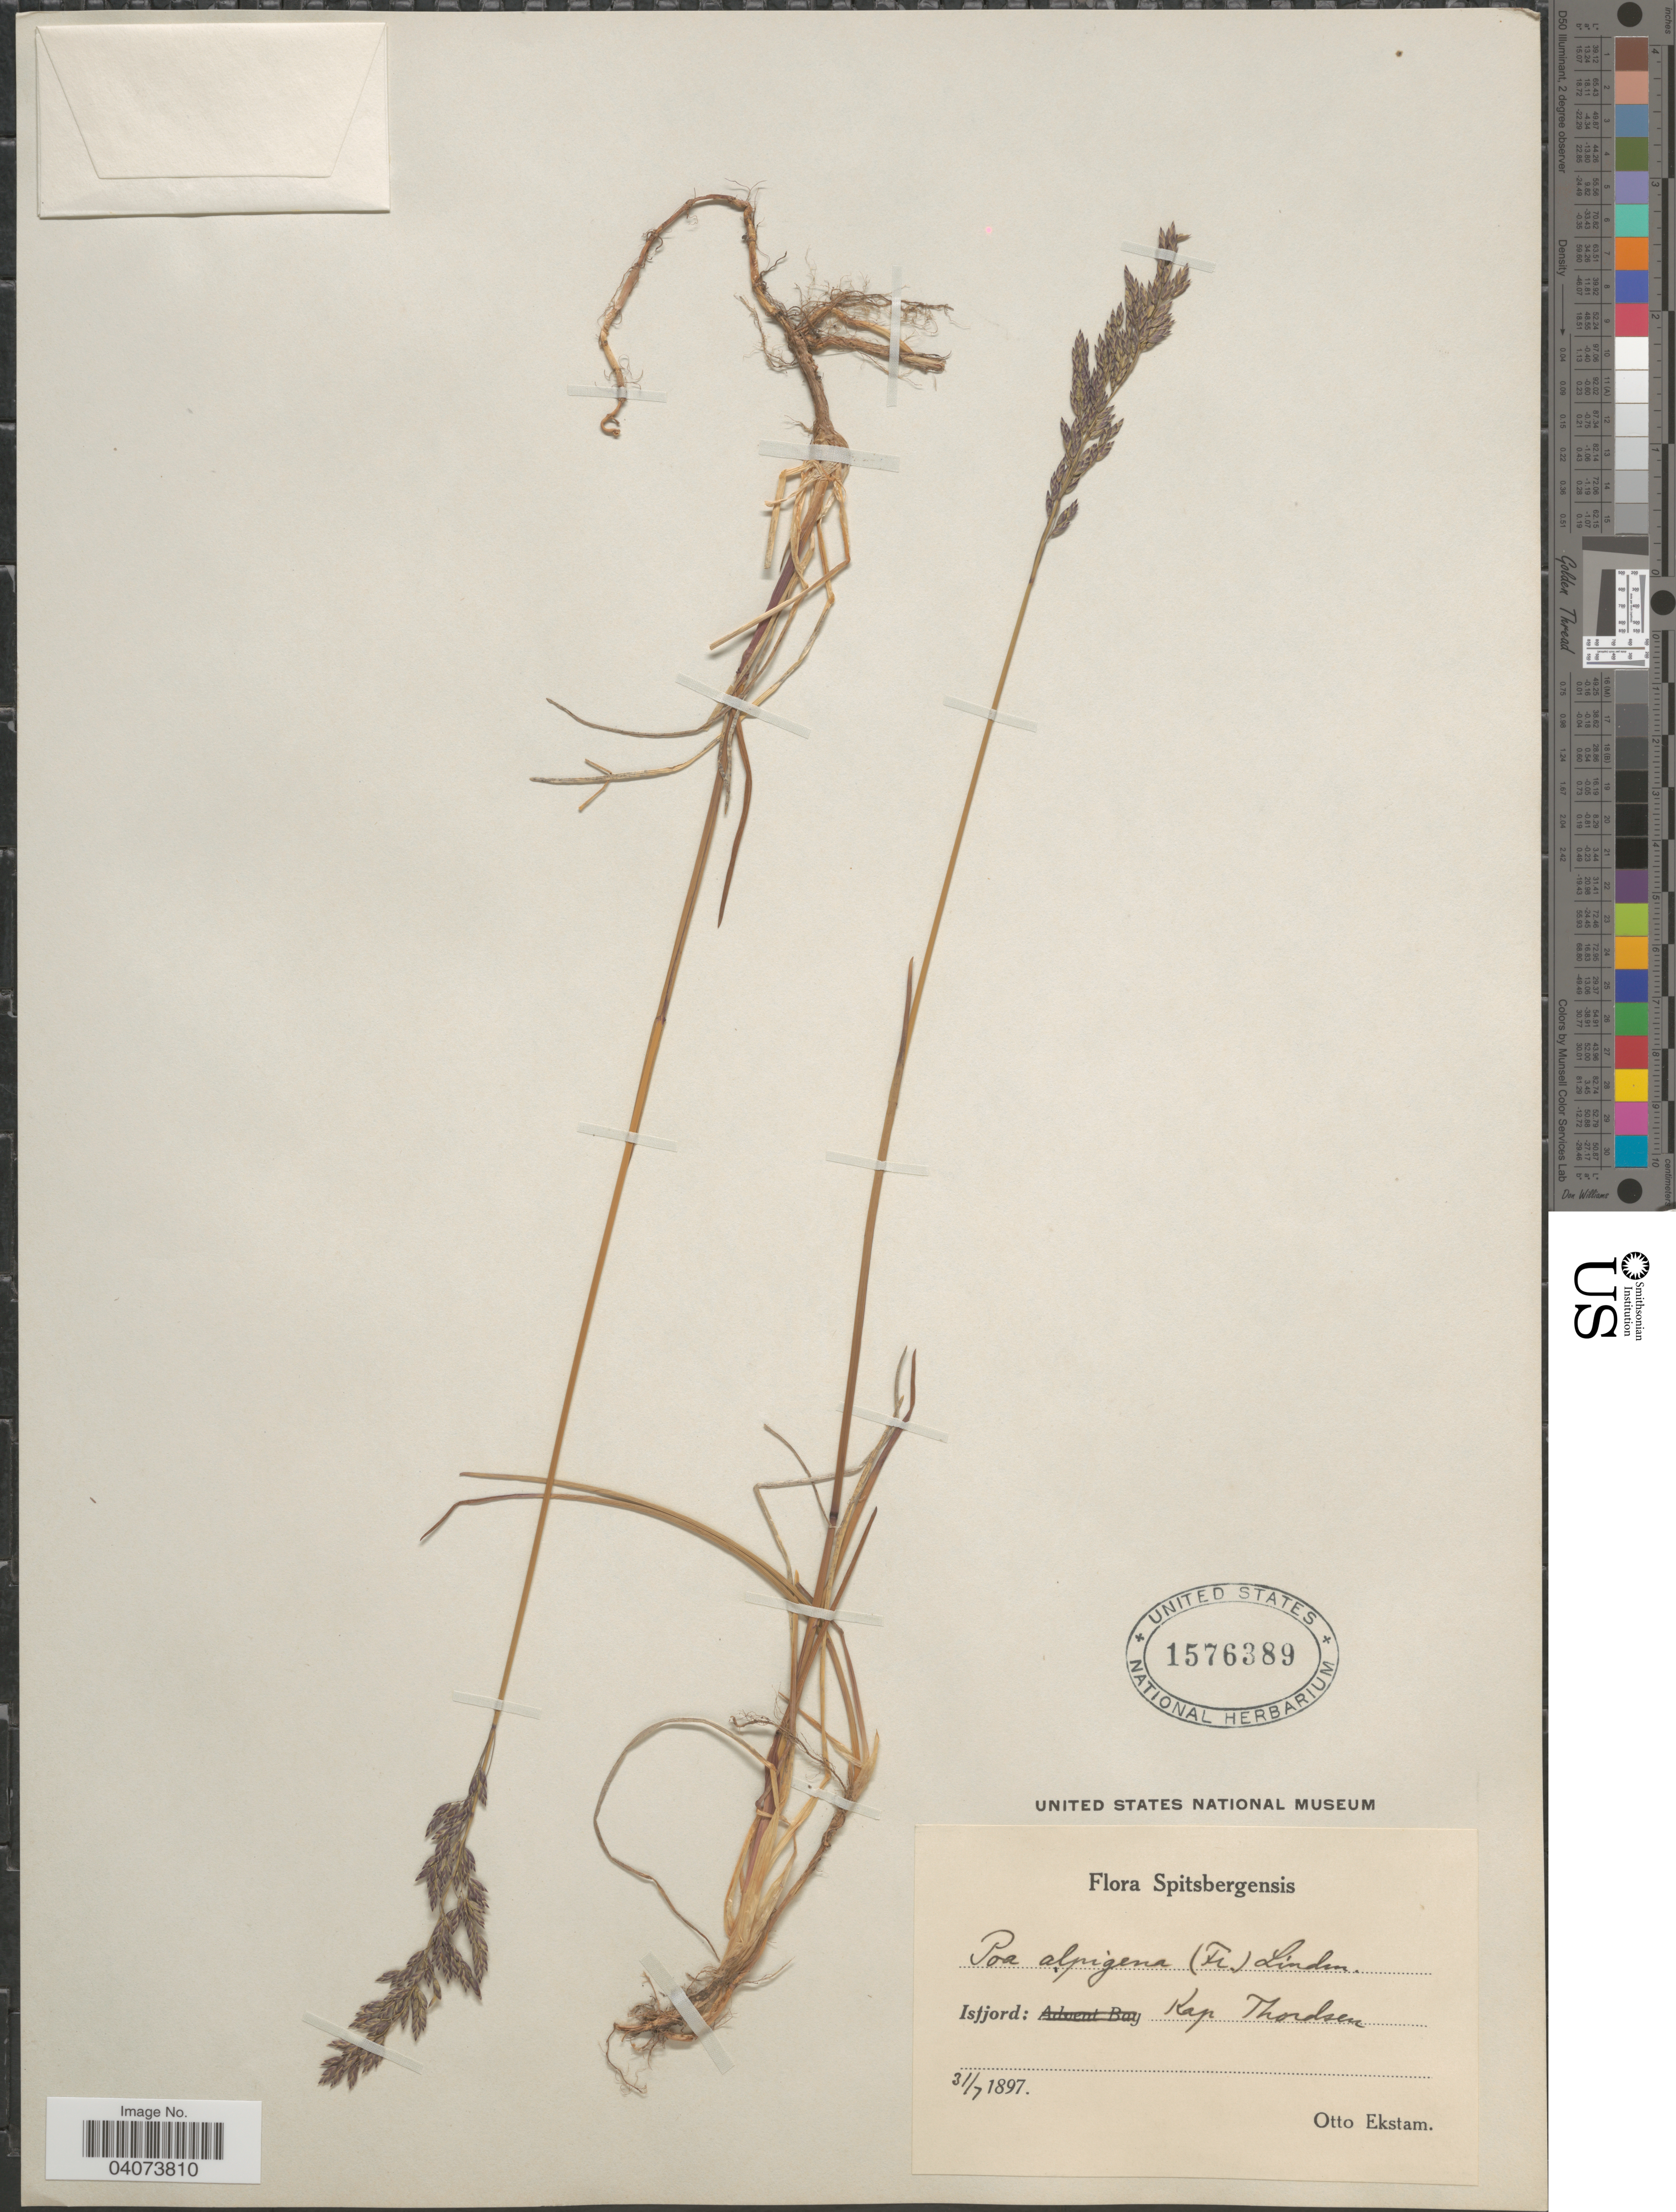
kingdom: Plantae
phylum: Tracheophyta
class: Liliopsida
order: Poales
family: Poaceae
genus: Poa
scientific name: Poa pratensis subsp. alpigena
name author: (Lindm.) Hiitonen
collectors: O. Ekstam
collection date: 1897-07-31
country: Norway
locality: Spitsbergensis. Isfjord: Kap Thordsen.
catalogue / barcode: US 1576389